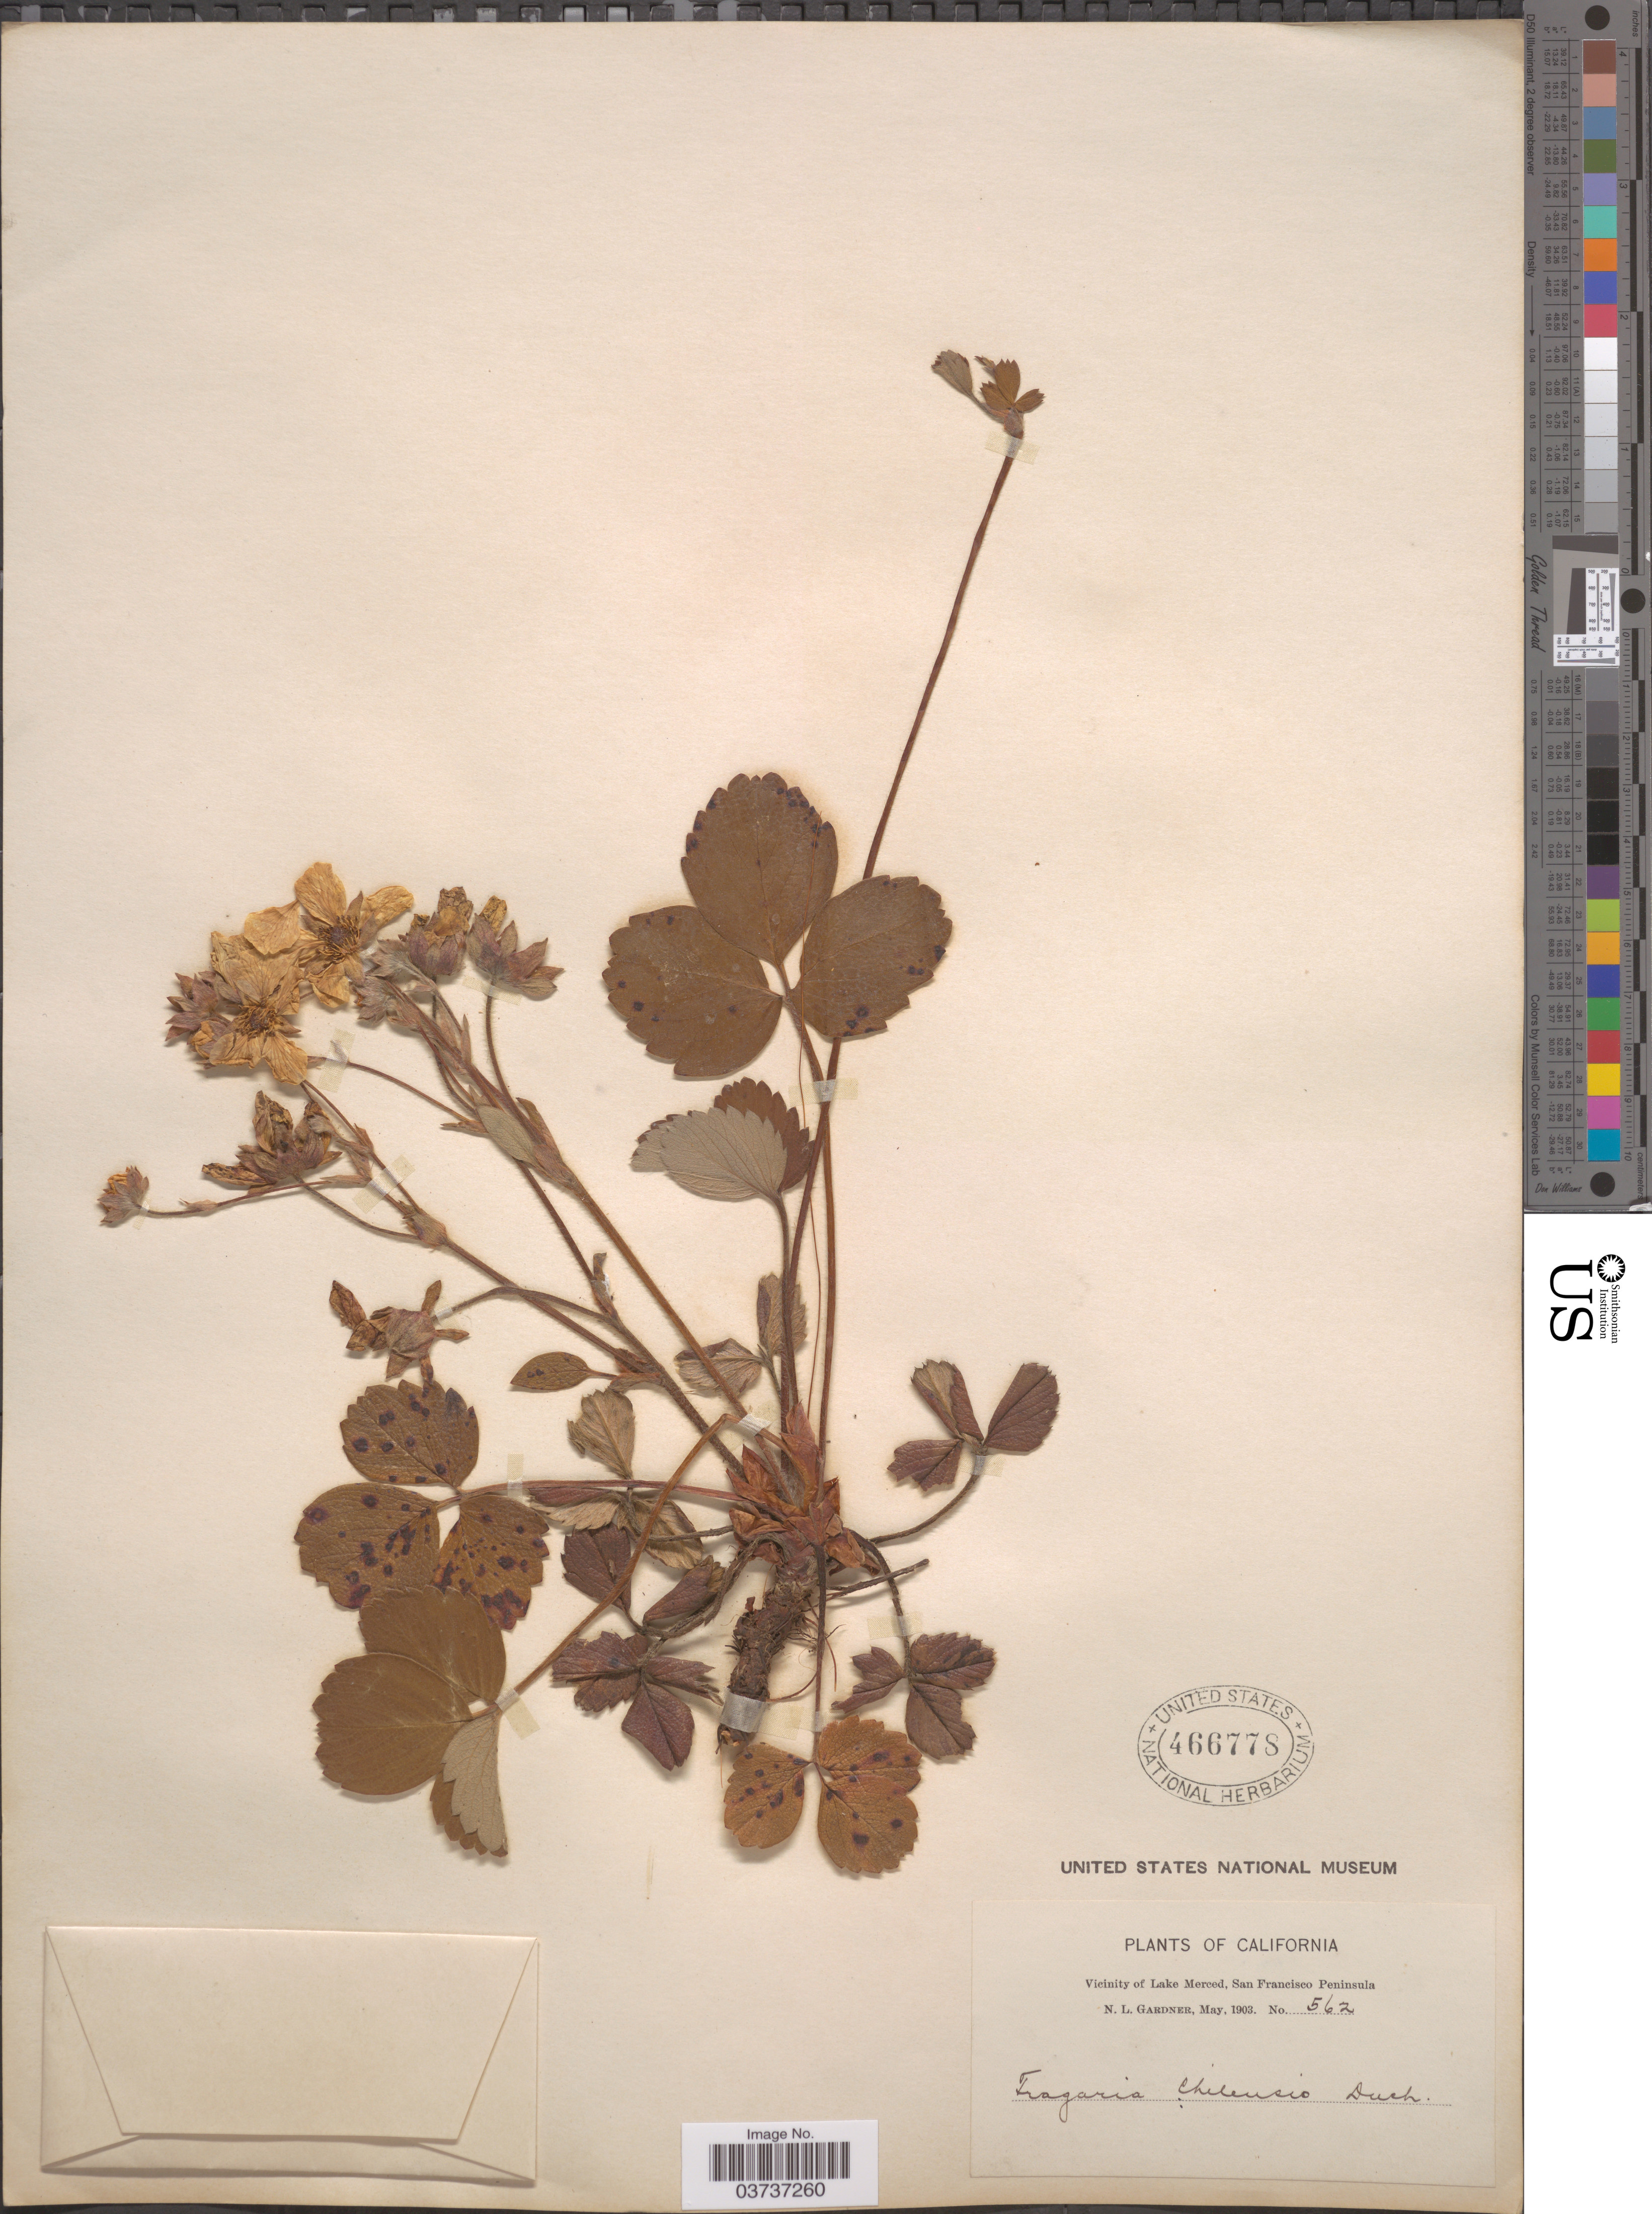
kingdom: Plantae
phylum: Tracheophyta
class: Magnoliopsida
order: Rosales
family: Rosaceae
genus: Fragaria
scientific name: Fragaria chiloensis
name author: (L.) Mill.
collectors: N. Gardner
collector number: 562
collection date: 1903-05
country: United States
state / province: California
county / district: San Francisco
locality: Vicinity of Lake Merced, San Francisco Peninsula.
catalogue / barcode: US 466778